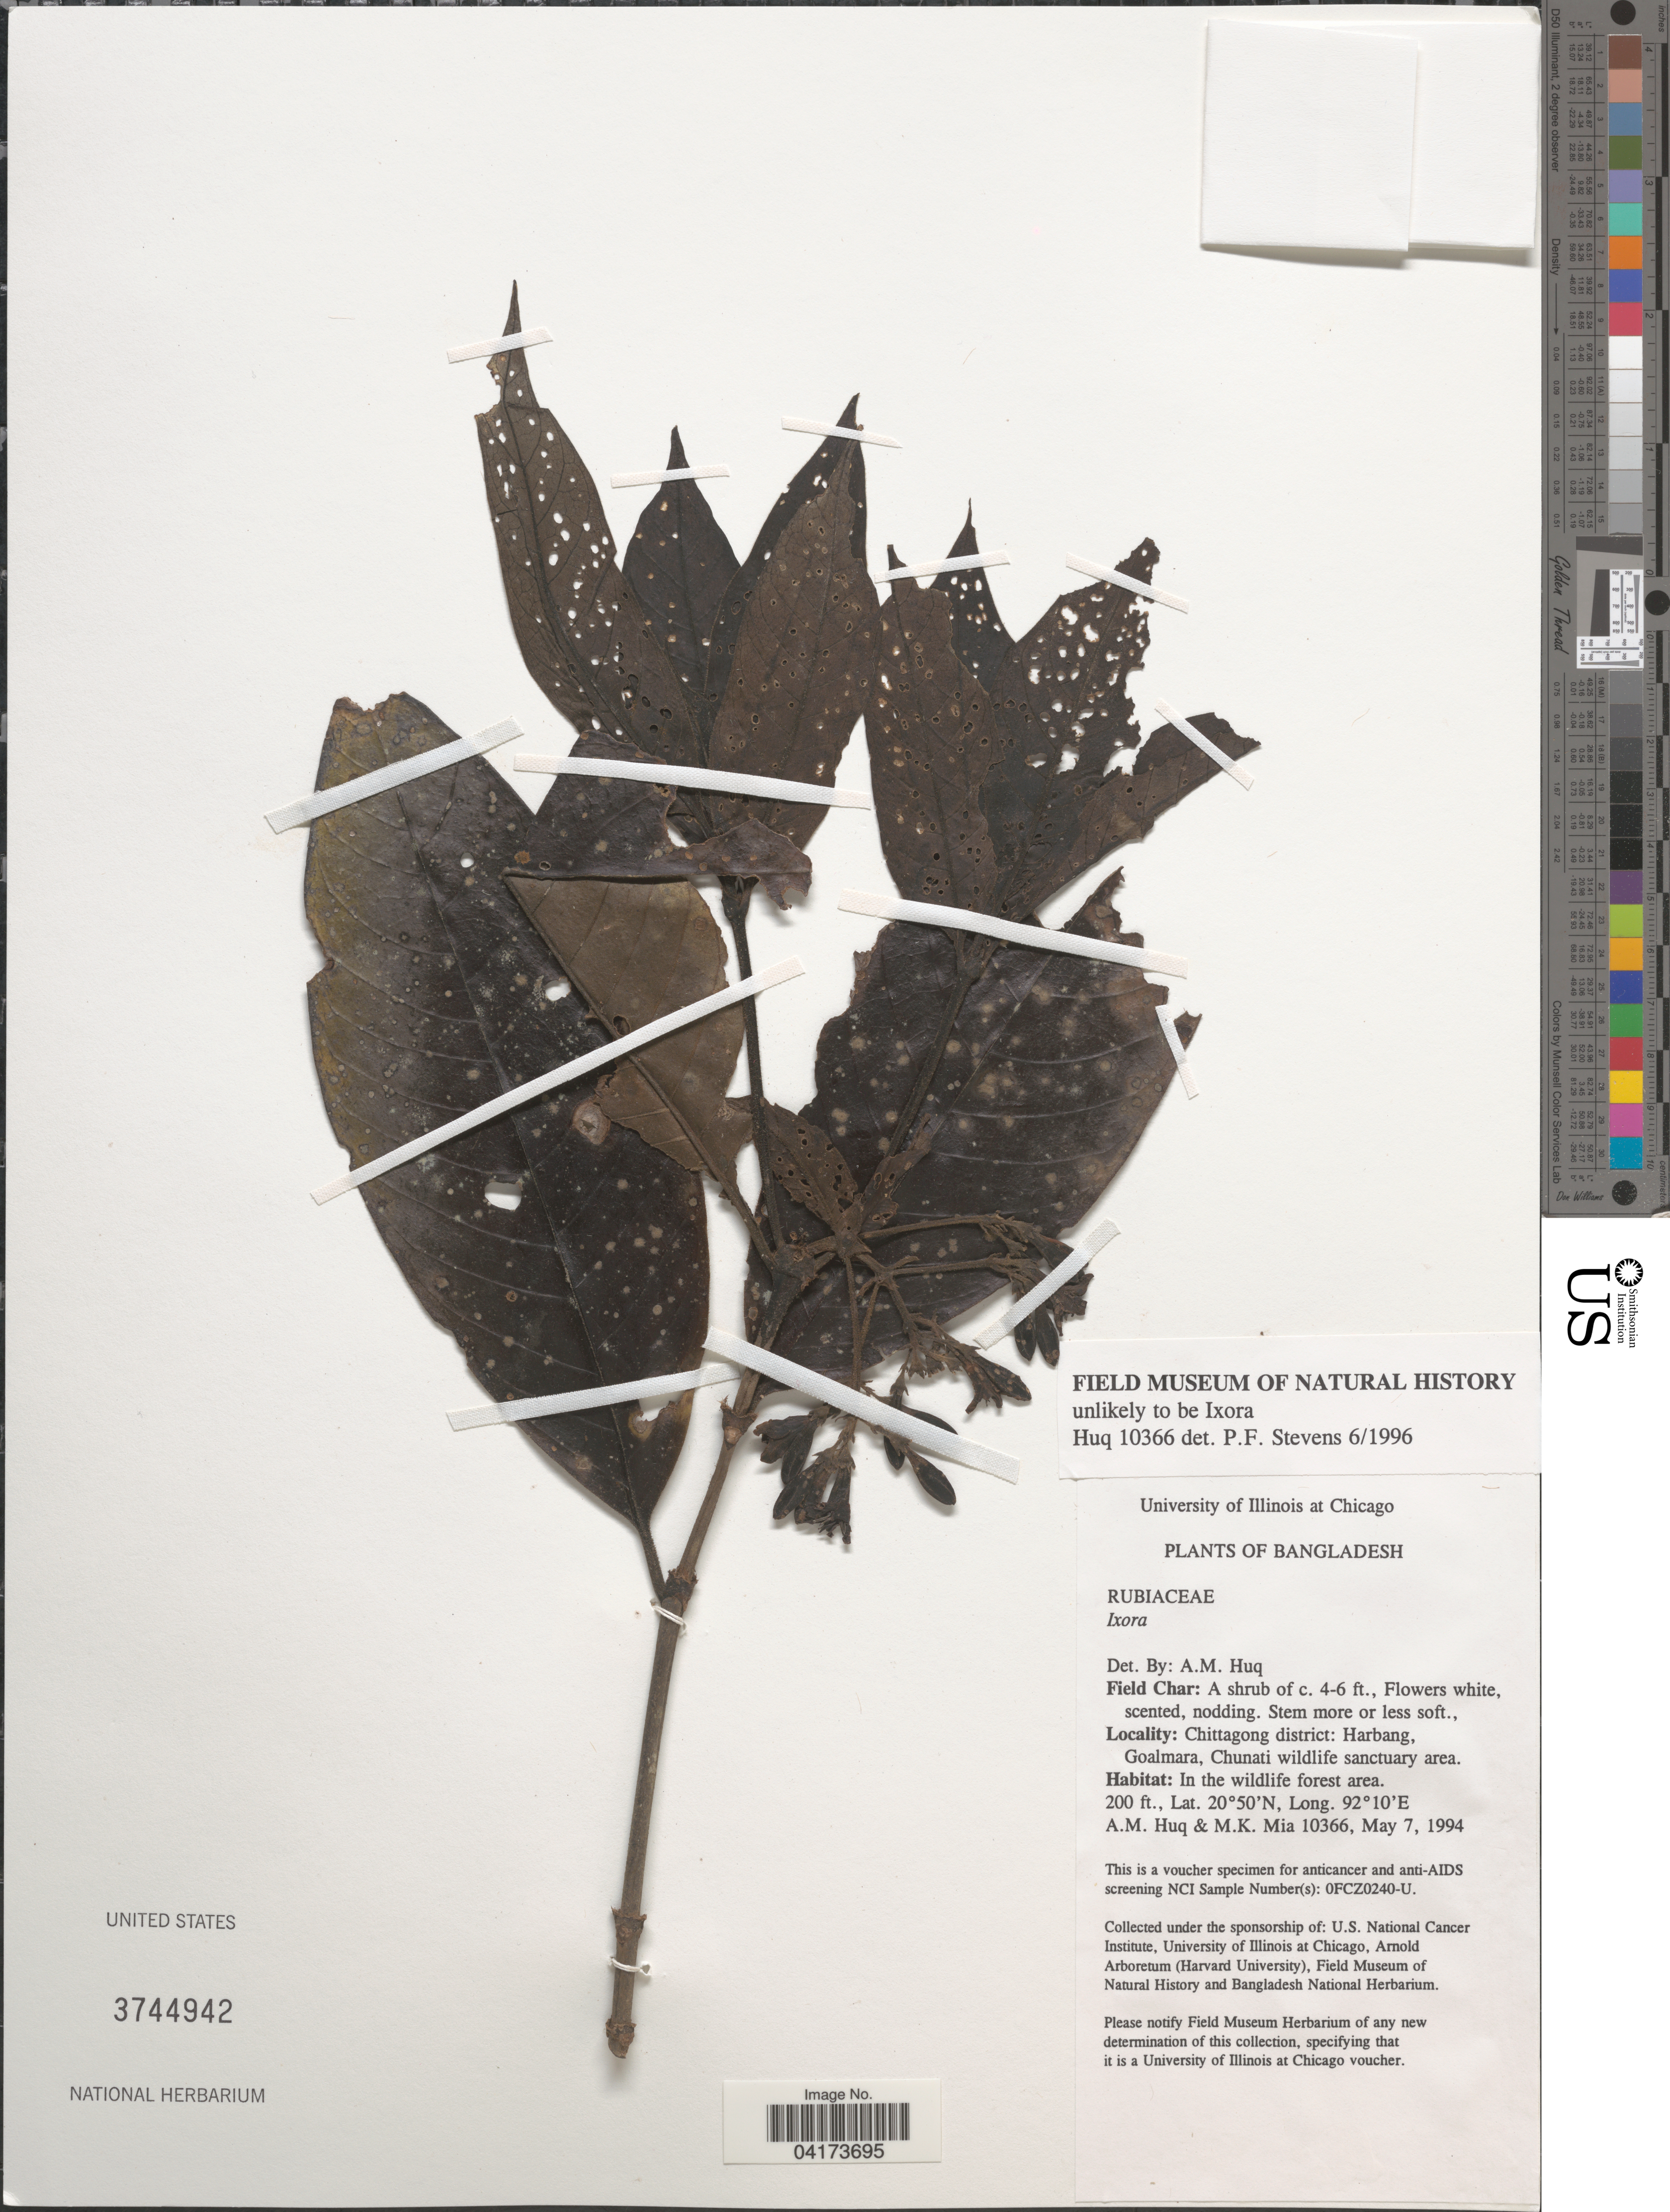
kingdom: Plantae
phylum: Tracheophyta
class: Magnoliopsida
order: Gentianales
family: Rubiaceae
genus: Ixora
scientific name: Ixora sp.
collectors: A. M. Huq & M. Mia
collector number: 10366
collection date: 1994-05-07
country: Bangladesh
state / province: Chittagong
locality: Chittagong district: Harbang, Goalmara, Chunati wildlife sanctuary area.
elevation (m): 61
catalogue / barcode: US 3744942